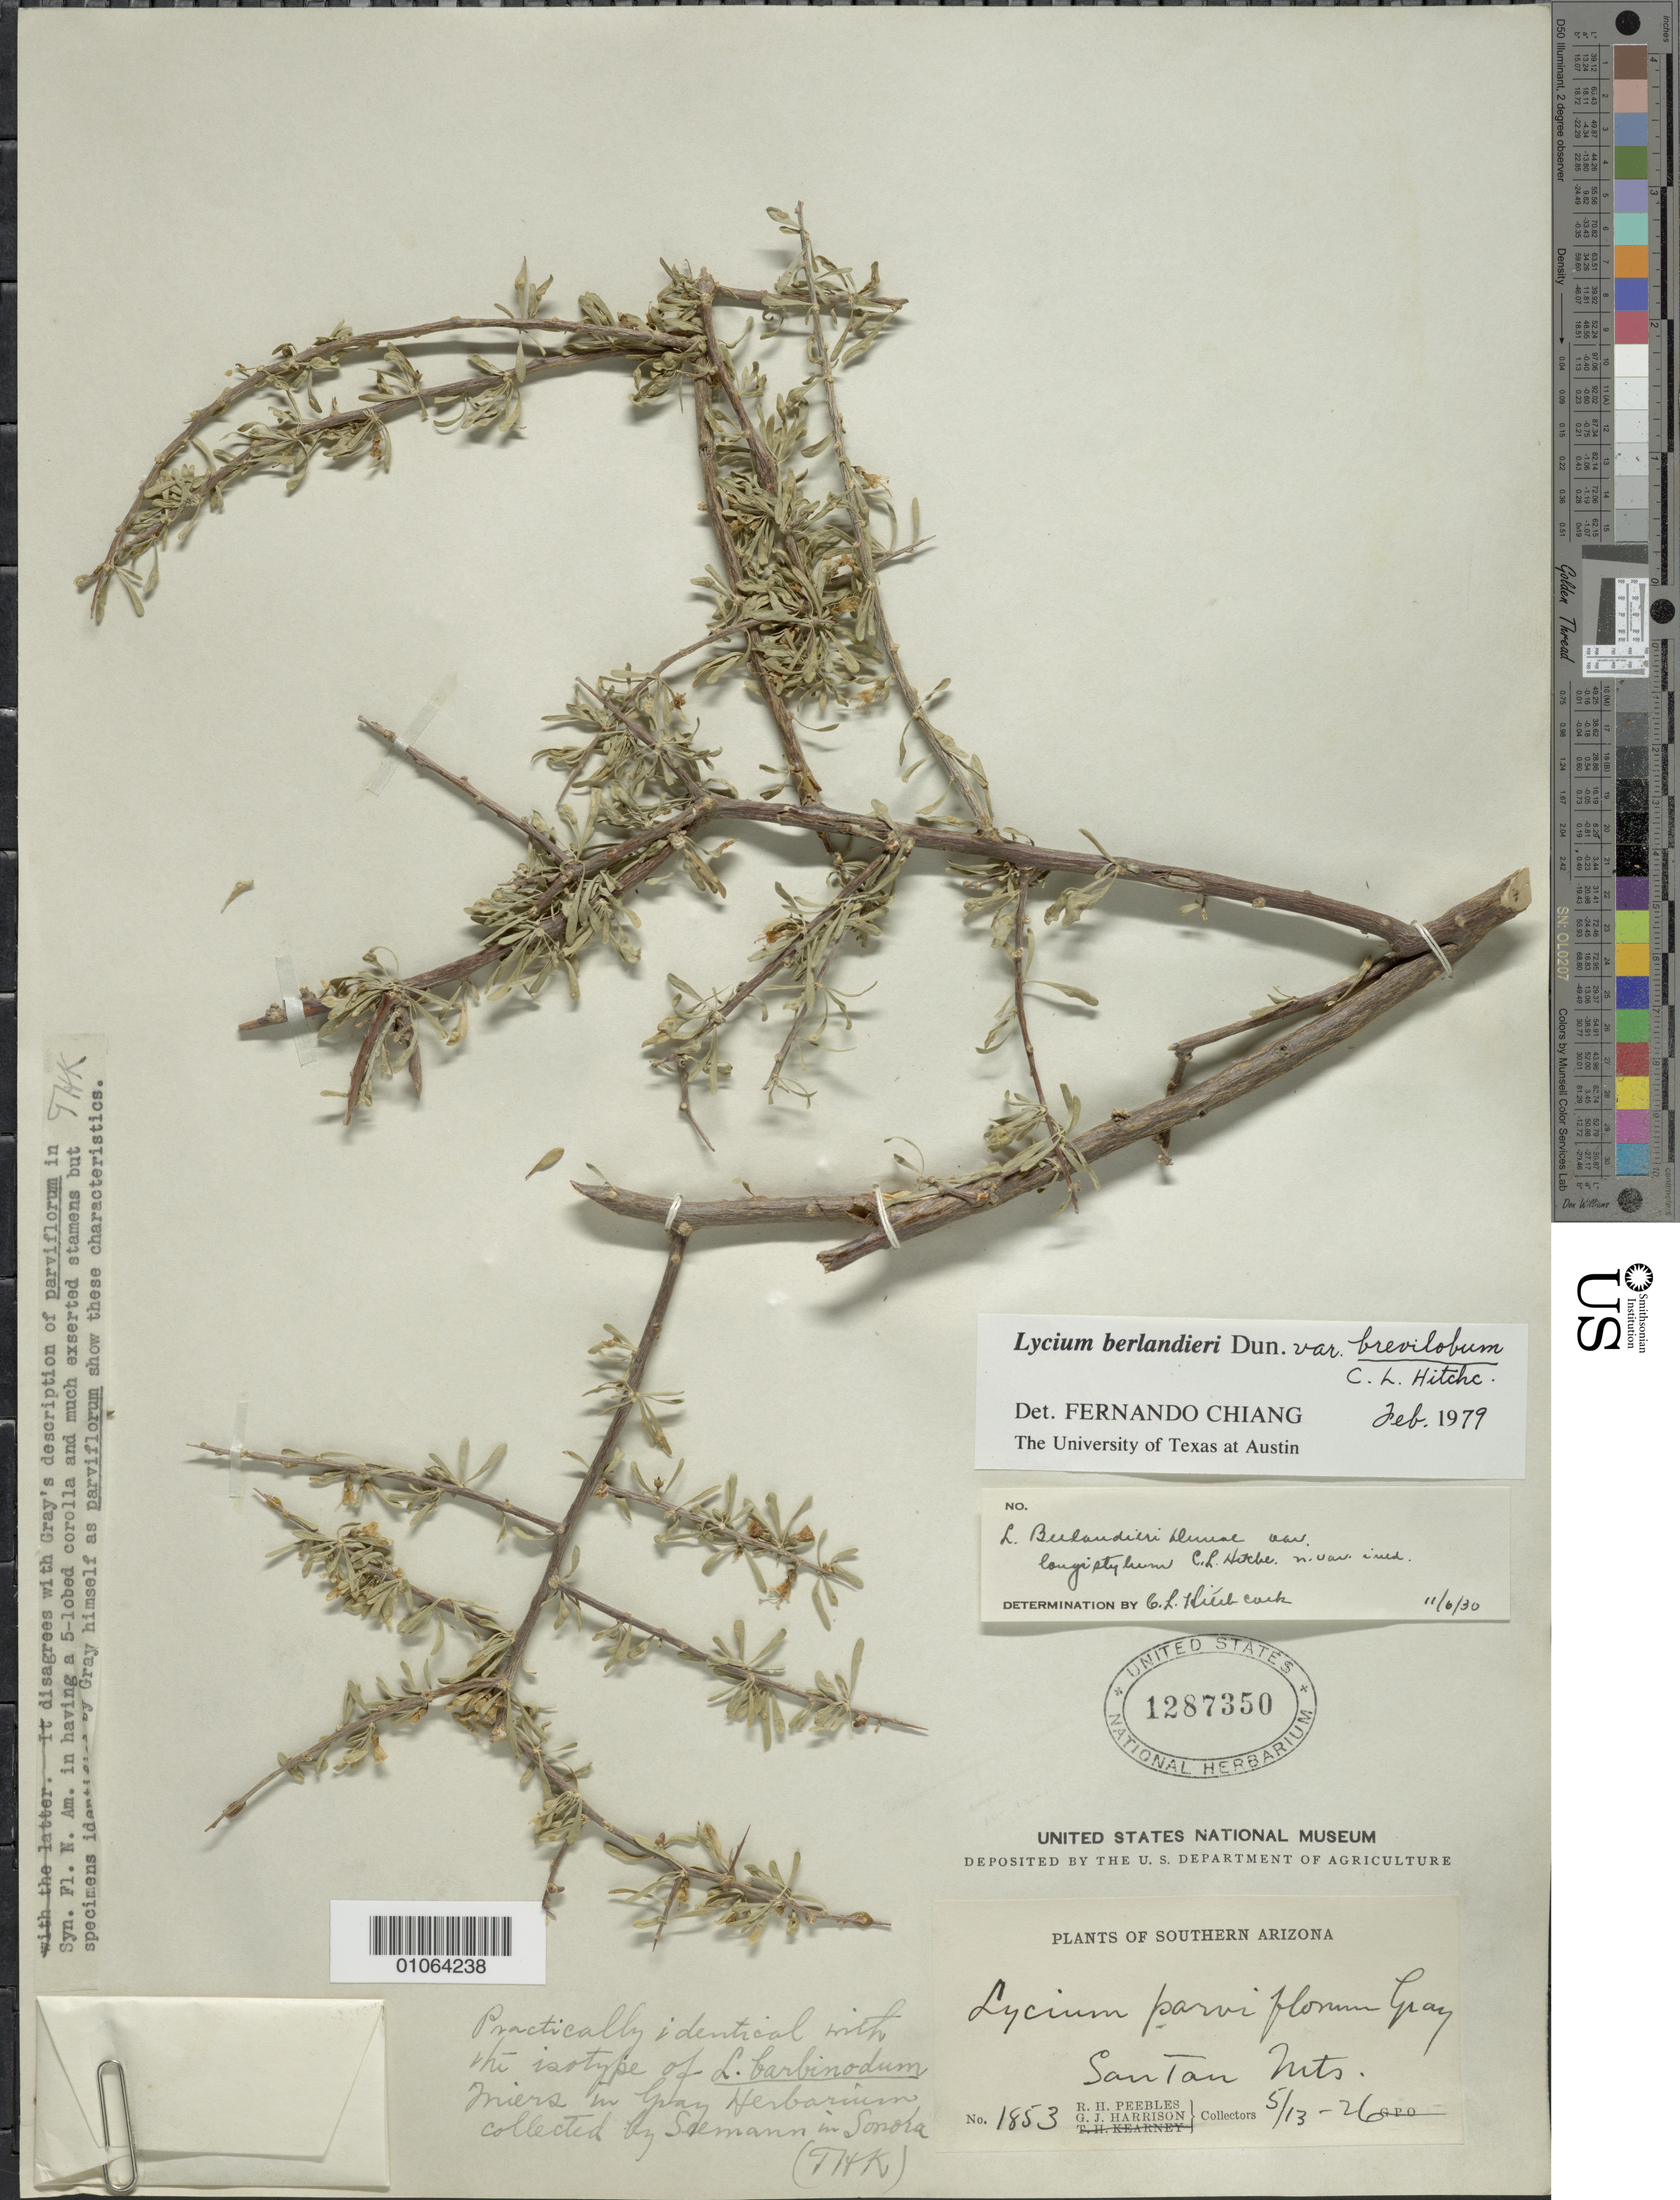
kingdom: Plantae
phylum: Tracheophyta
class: Magnoliopsida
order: Solanales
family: Solanaceae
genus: Lycium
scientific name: Lycium berlandieri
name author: Dunal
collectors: R. H. Peebles & G. J. Harrison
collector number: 1853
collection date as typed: Transcribed d/m/y: 13/5/26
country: United States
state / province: Arizona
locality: Southern Arizona. SanTan Mts.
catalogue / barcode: US 1287350